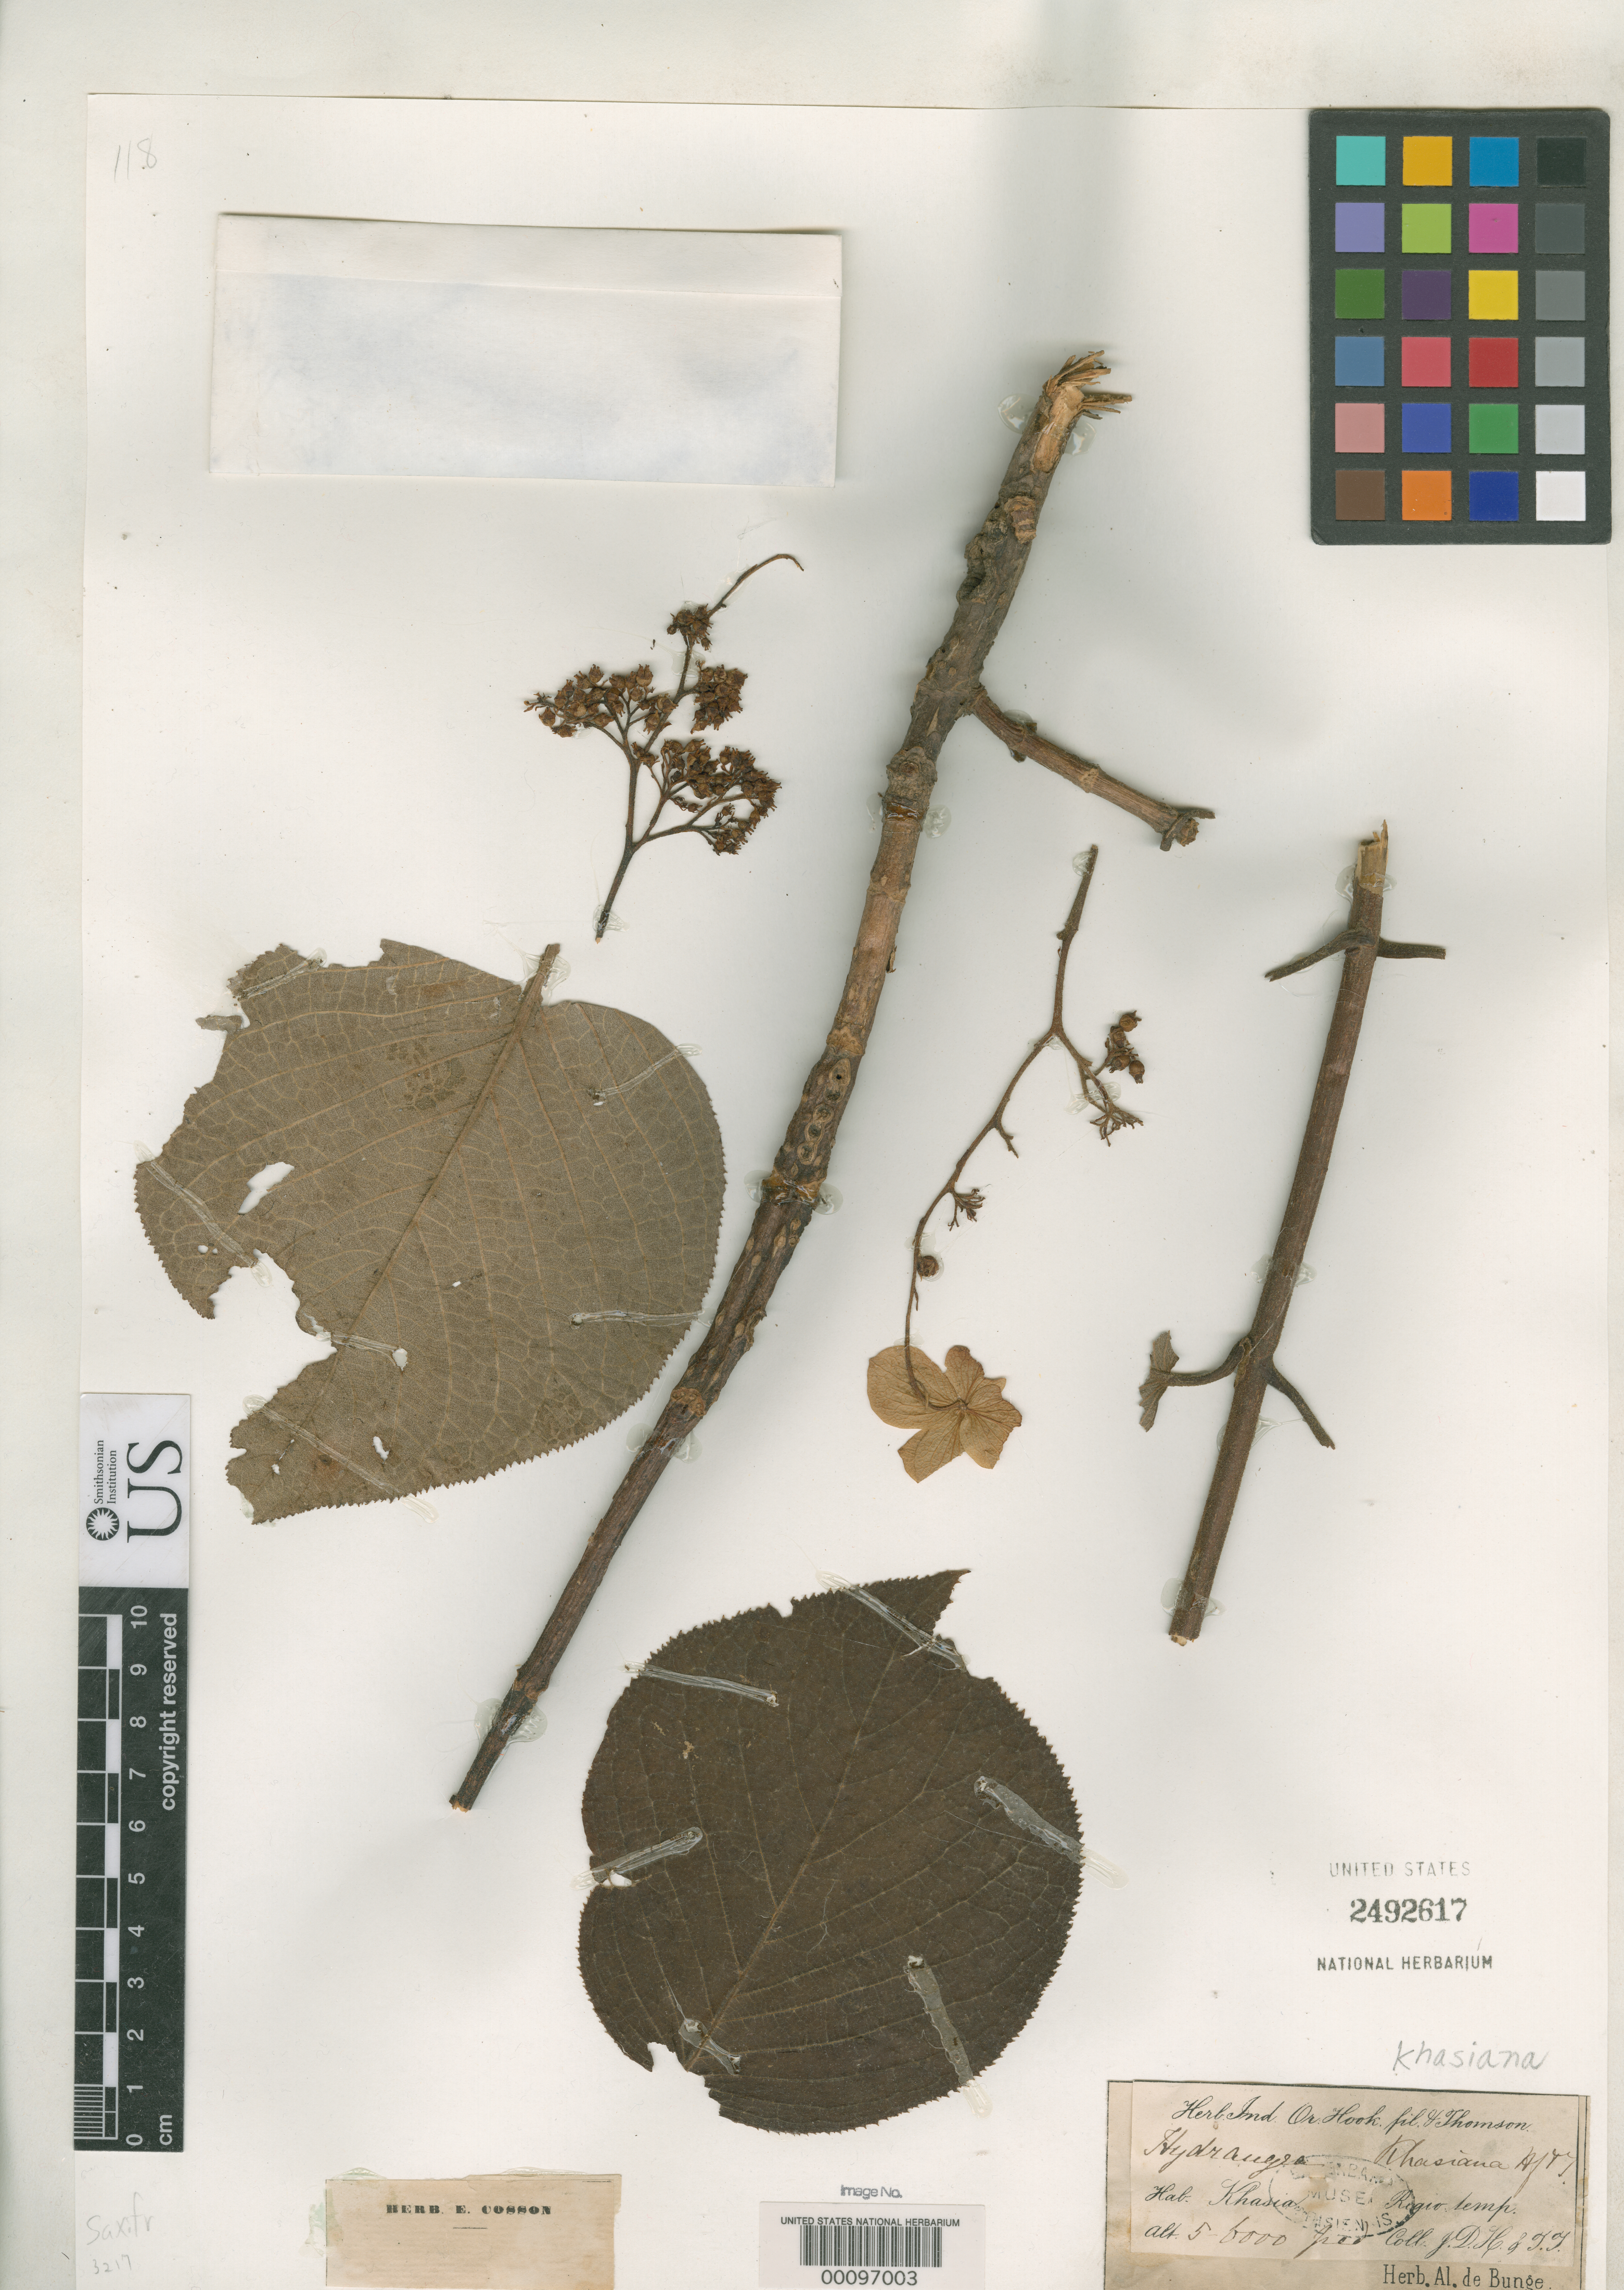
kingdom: Plantae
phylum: Tracheophyta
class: Magnoliopsida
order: Cornales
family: Hydrangeaceae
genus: Hydrangea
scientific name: Hydrangea khasiana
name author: Hook. f. & Thomson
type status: Type Collection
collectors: J. D. Hooker & T. Thompson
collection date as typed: Jun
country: India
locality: Montibus Khasia.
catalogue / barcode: US 2492617